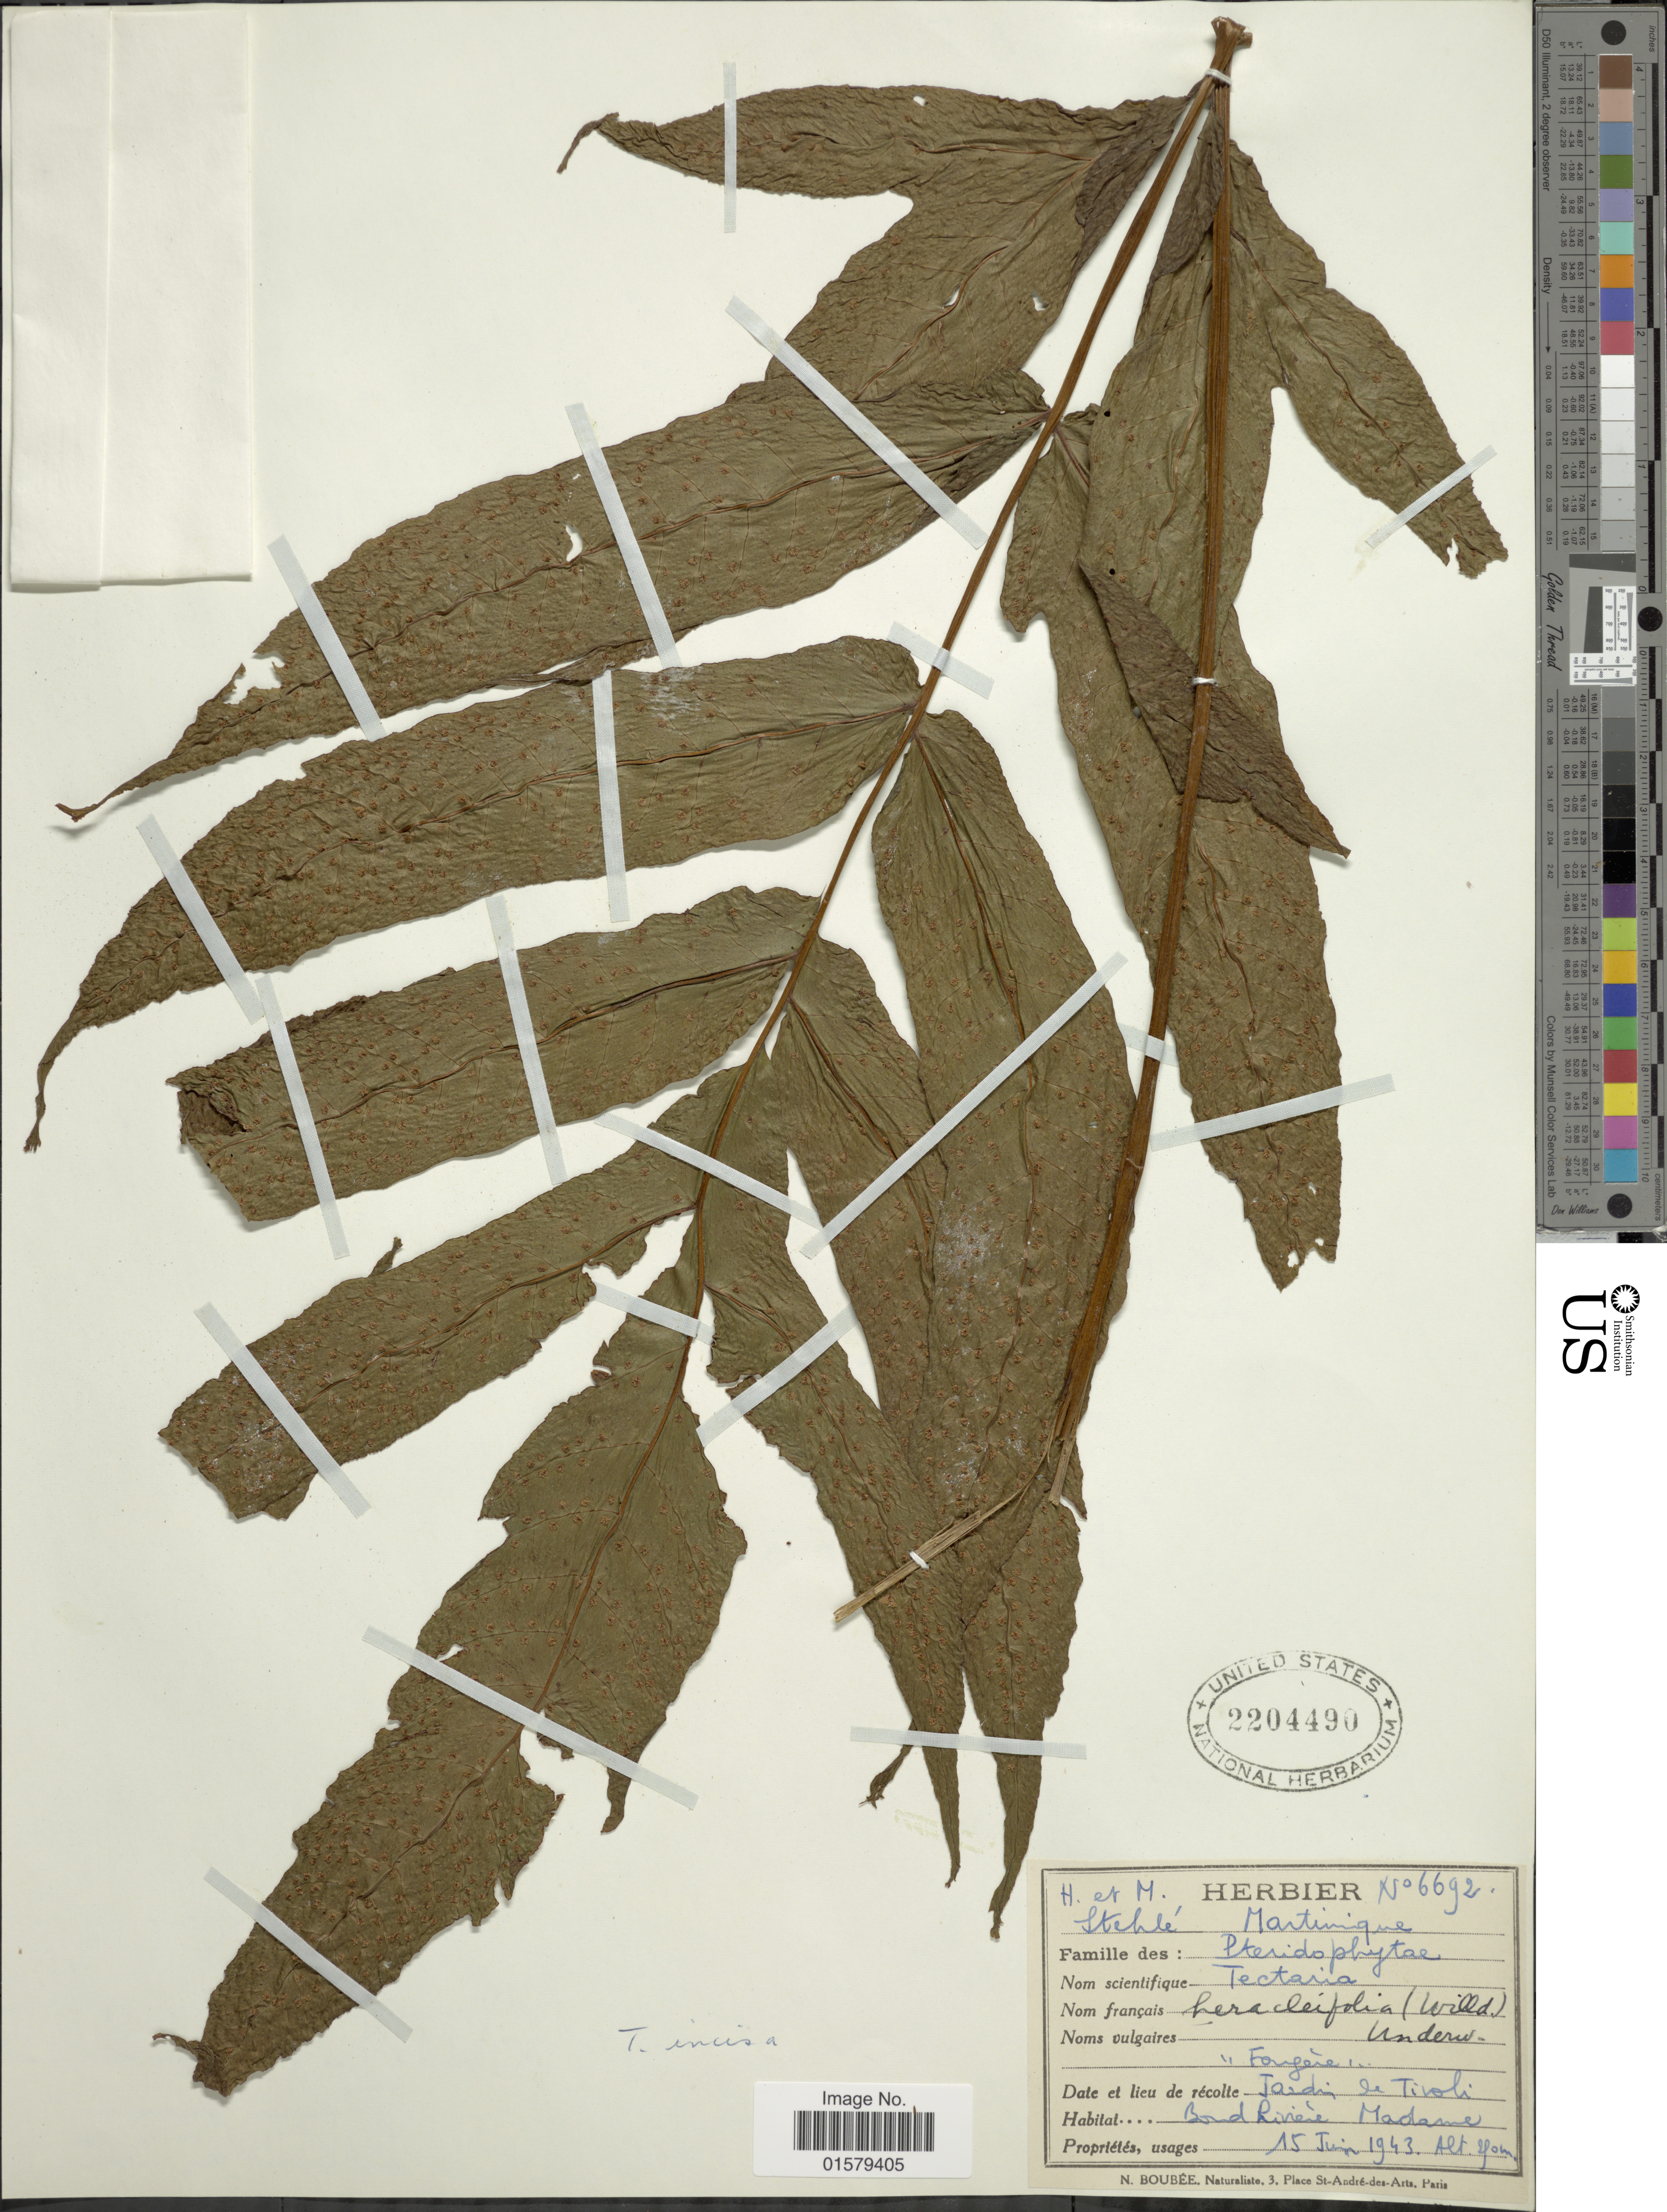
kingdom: Plantae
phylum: Tracheophyta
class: Polypodiopsida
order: Polypodiales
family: Tectariaceae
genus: Tectaria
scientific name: Tectaria incisa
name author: Cav.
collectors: H. Stehlé & M. Stehlé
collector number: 6692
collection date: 1943-06-15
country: Martinique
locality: Jardin deTivoli, Bond Rivière Madame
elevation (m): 250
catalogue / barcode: US 2204490